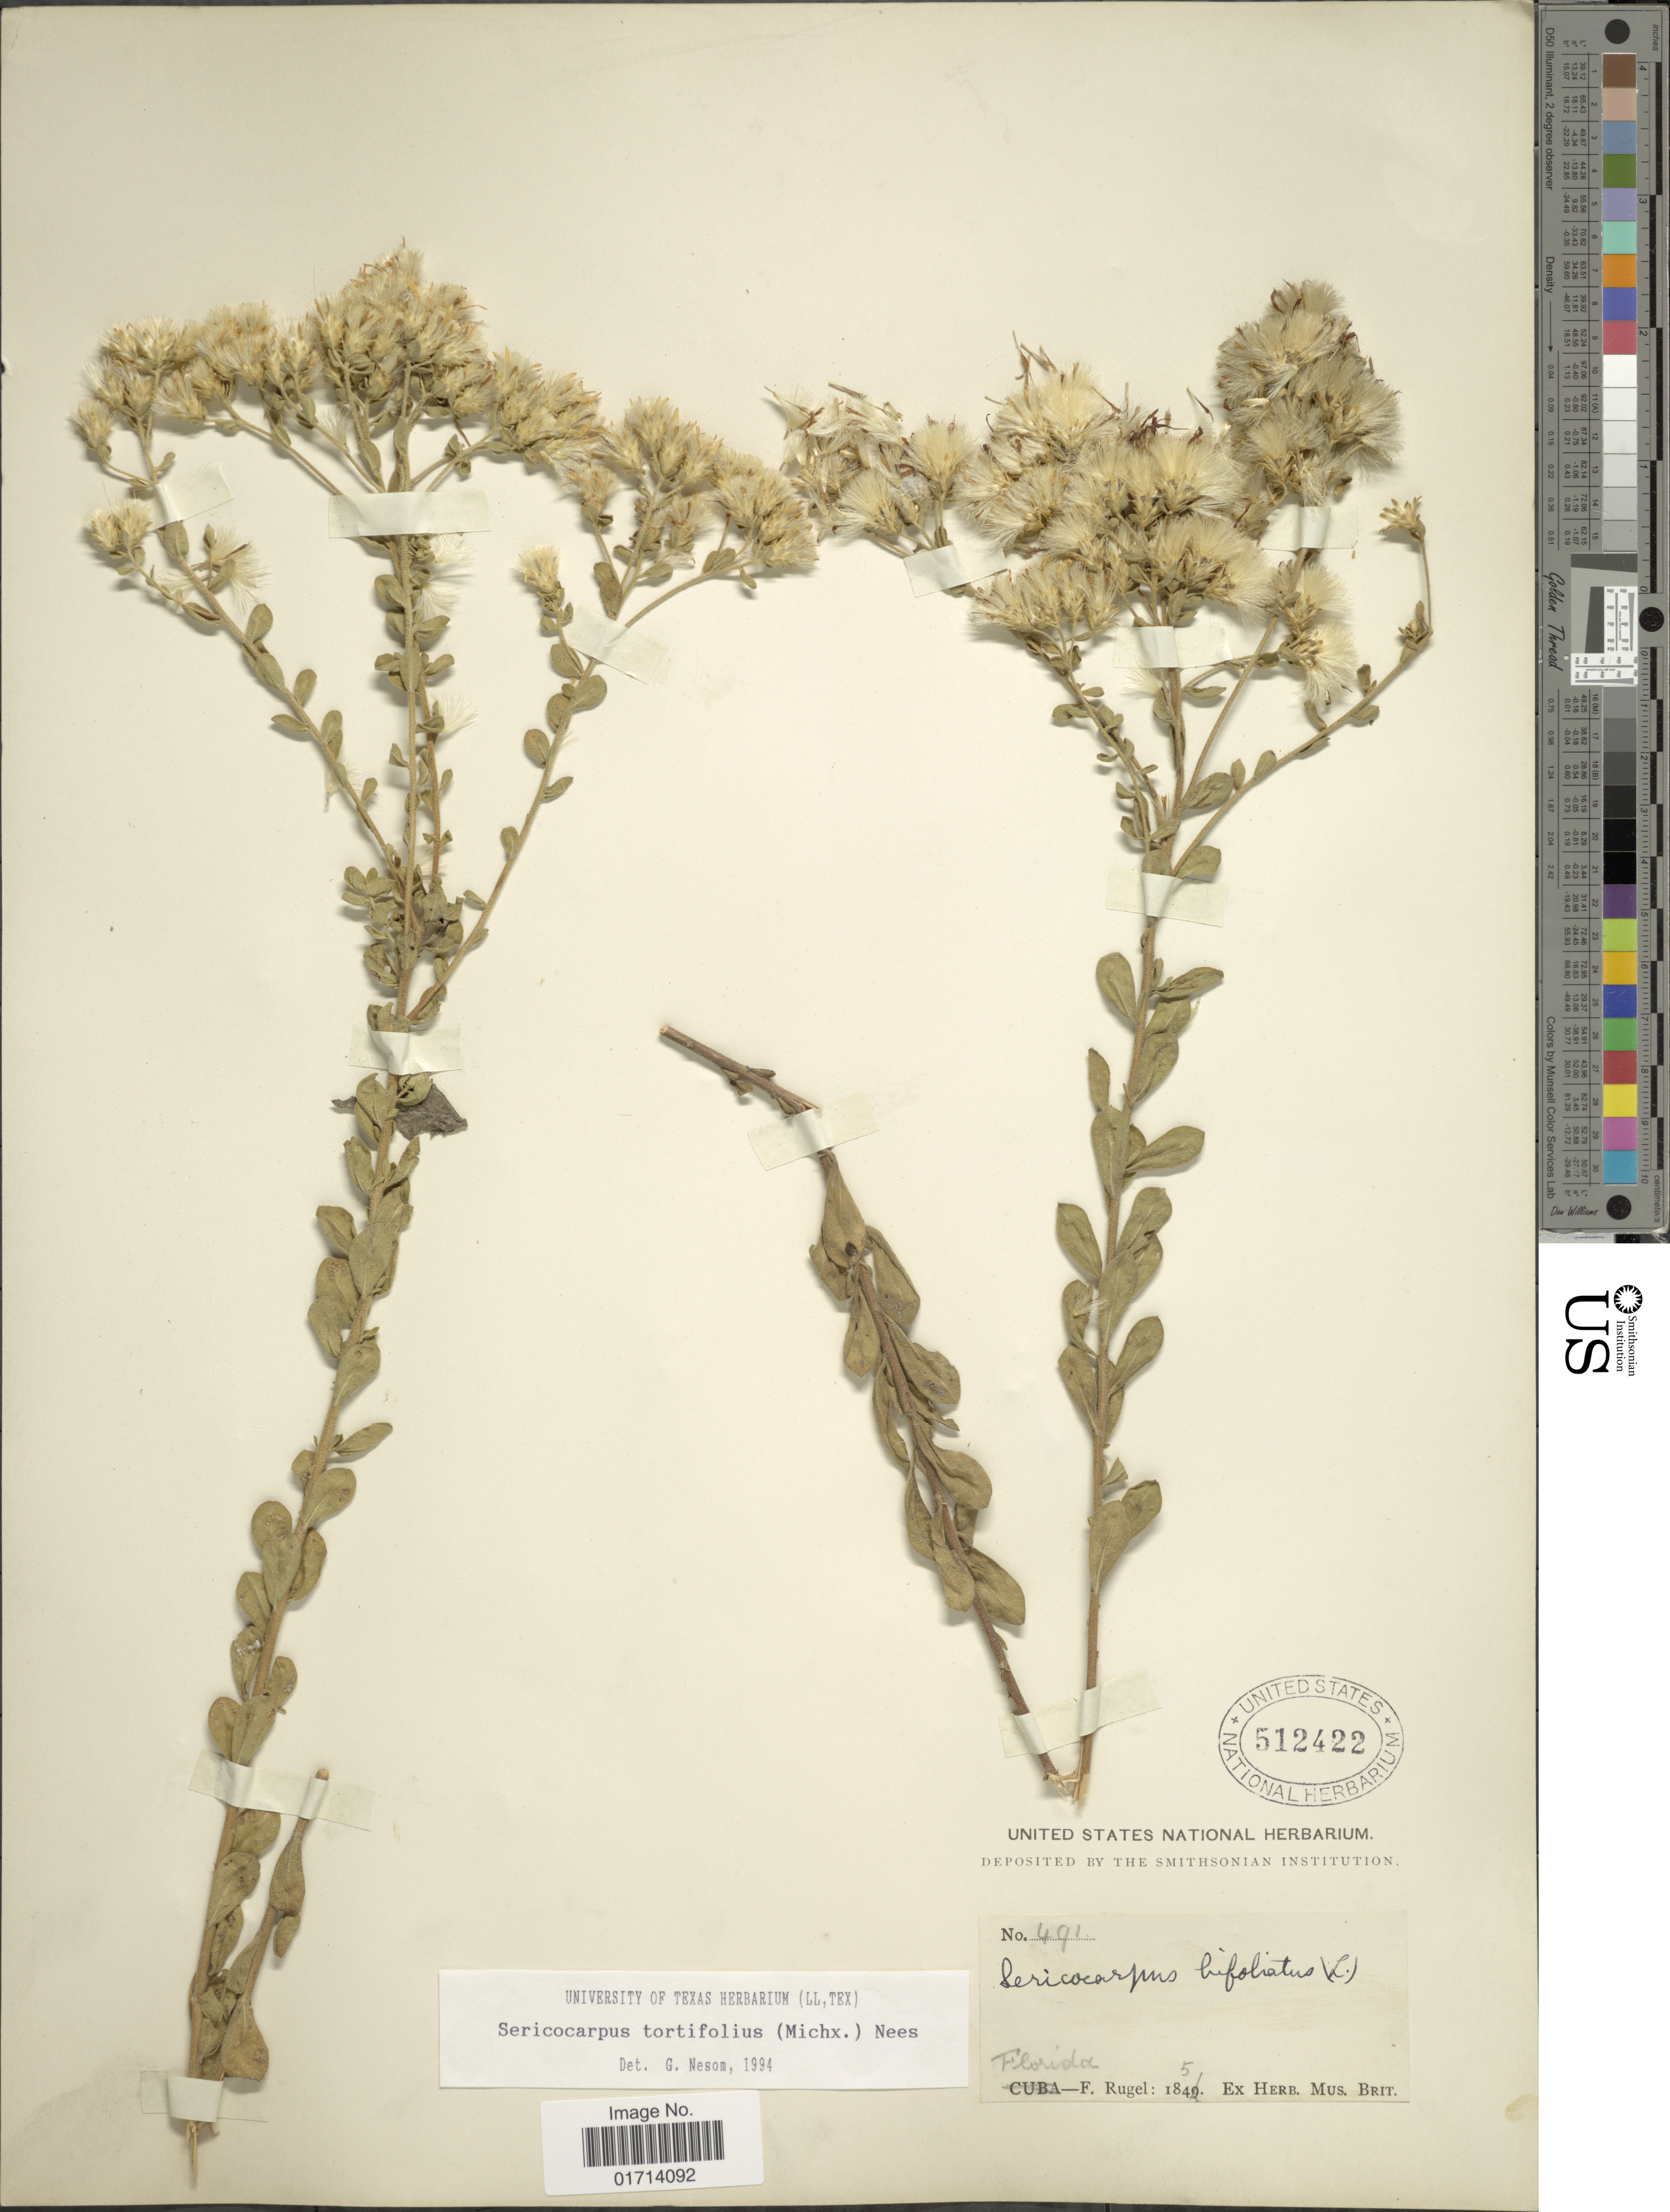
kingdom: Plantae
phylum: Tracheophyta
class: Magnoliopsida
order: Asterales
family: Asteraceae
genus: Sericocarpus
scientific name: Sericocarpus tortifolius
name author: (Michx.) Nees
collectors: F. Rugel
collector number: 491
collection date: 1845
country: United States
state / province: Florida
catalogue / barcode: US 512422